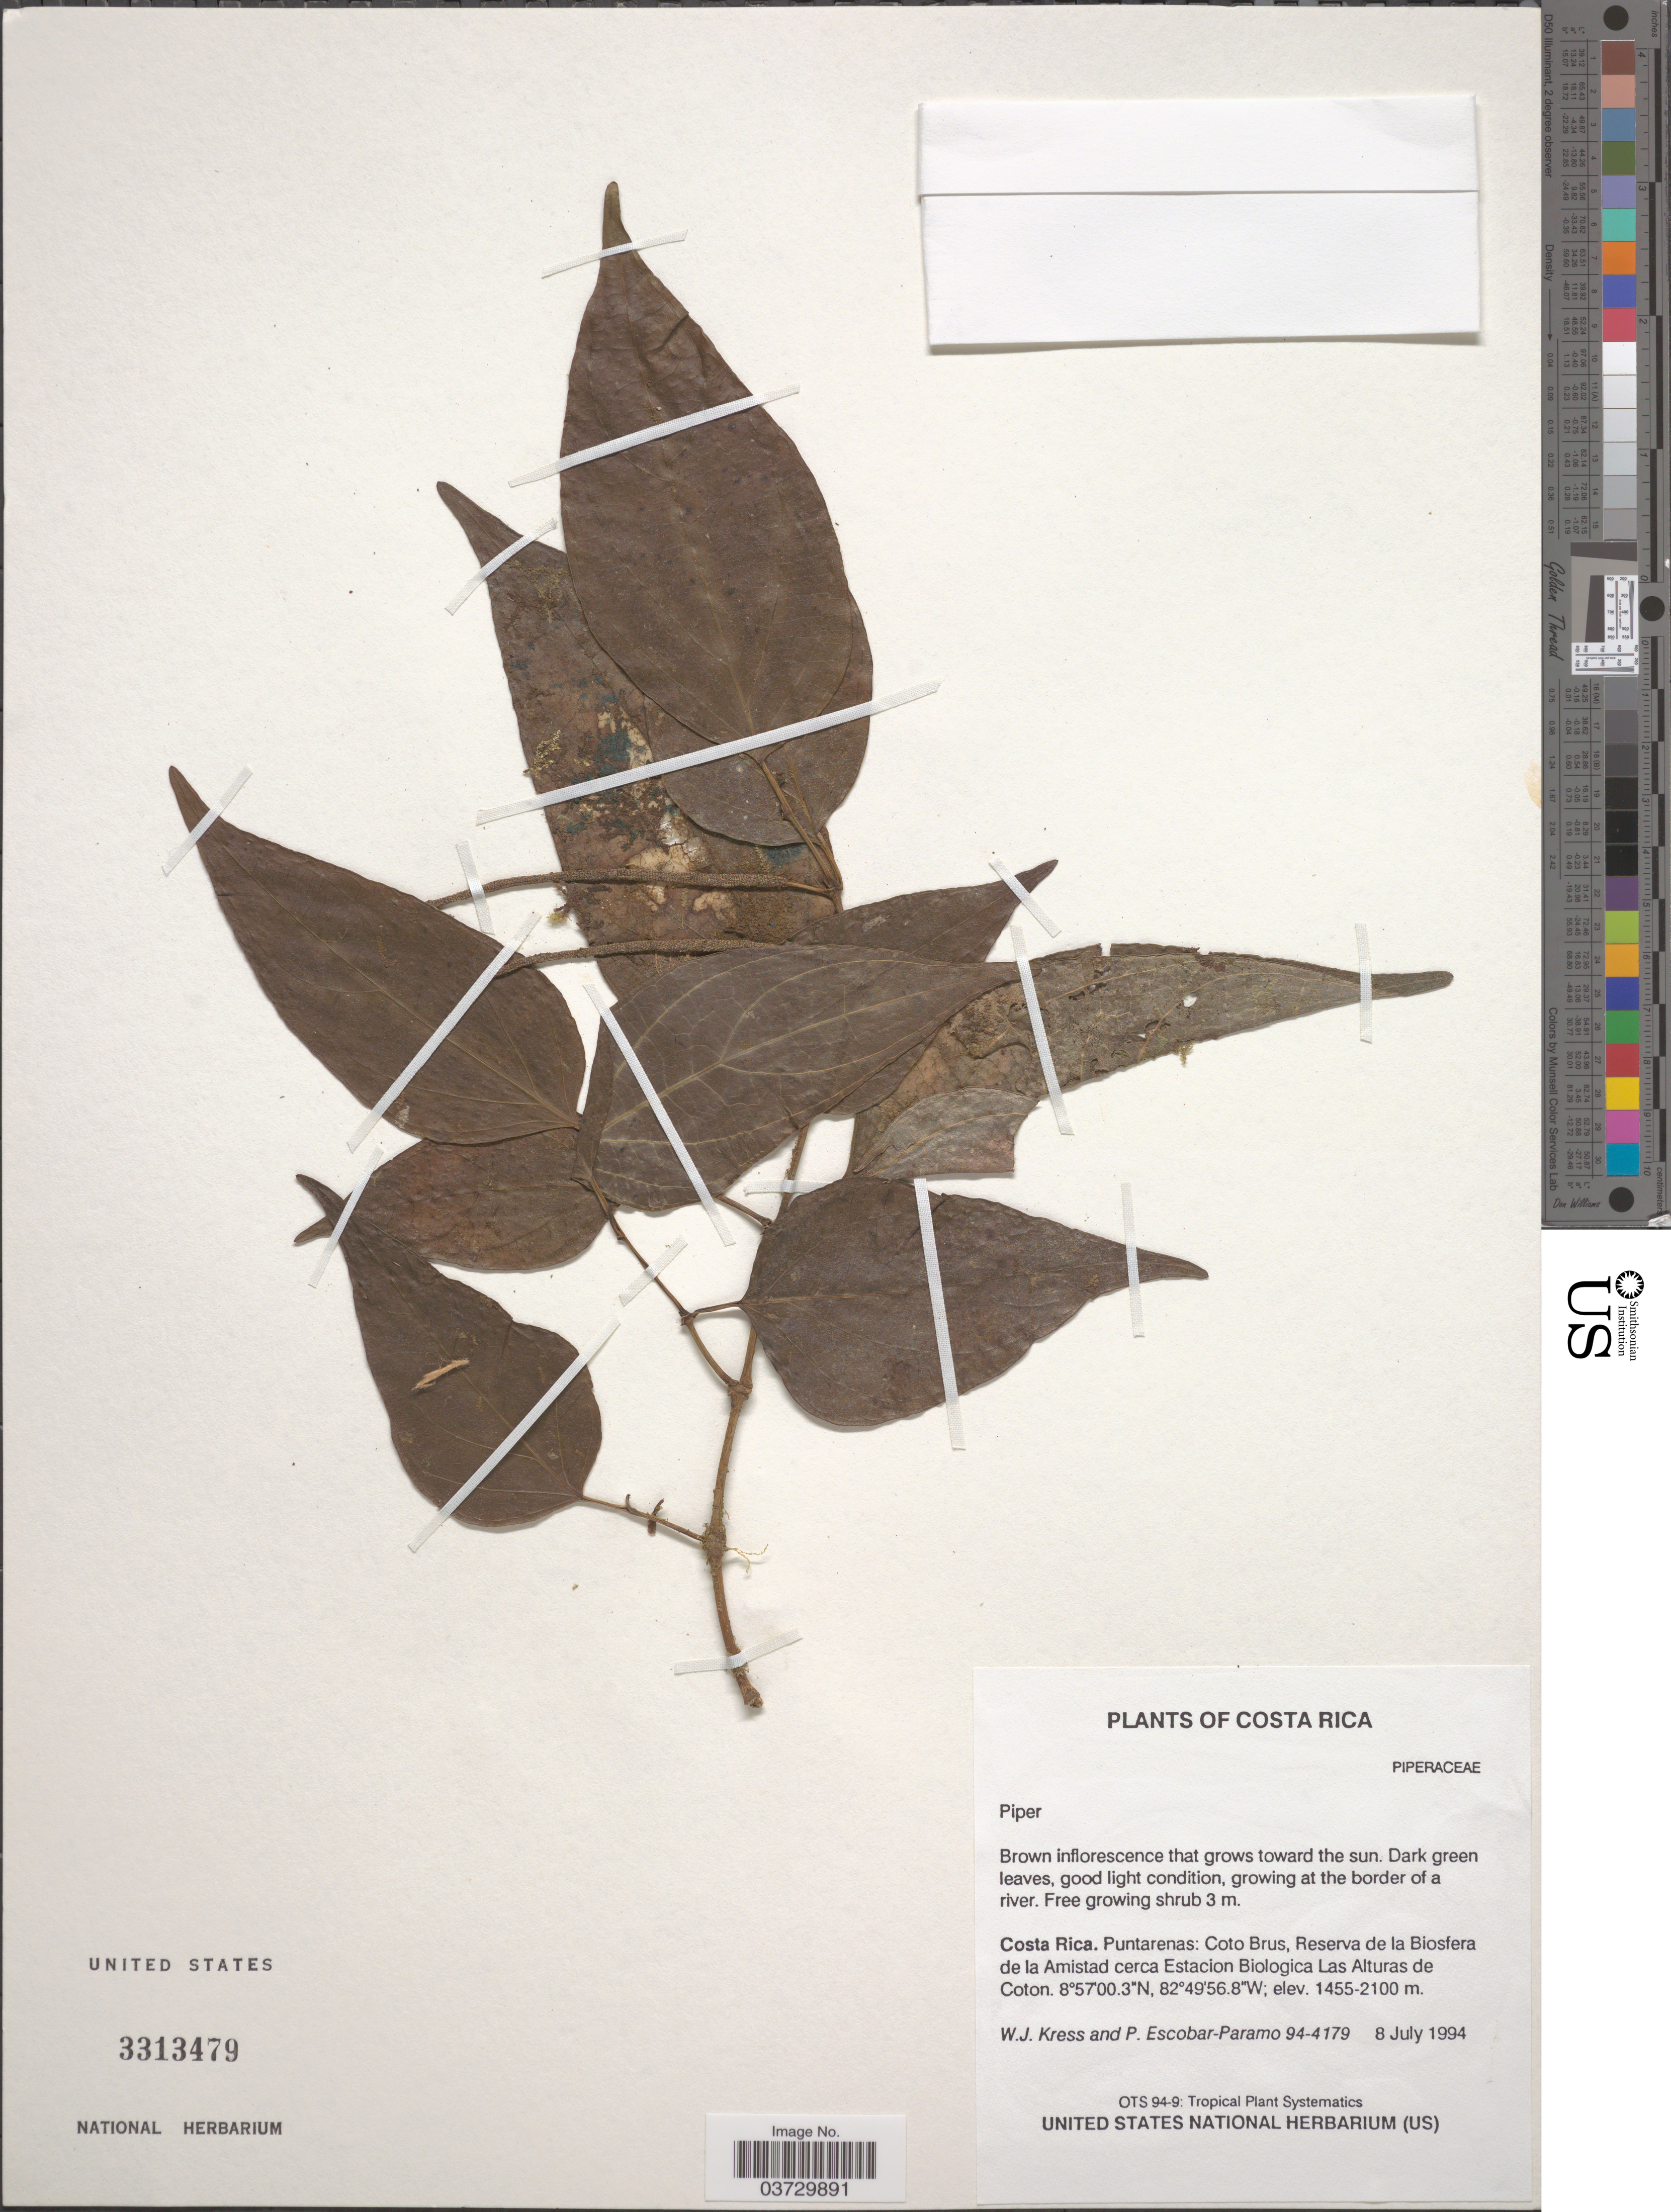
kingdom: Plantae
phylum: Tracheophyta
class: Magnoliopsida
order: Piperales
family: Piperaceae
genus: Piper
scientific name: Piper sp.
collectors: W. J. Kress & P. Escobar-Páramo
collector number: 94-4179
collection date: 1994-07-08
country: Costa Rica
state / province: Puntarenas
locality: Coto Brus, Reserva de la Biosfera de la Amistad cerca de Estacion Biologica Las Alturas de Coton.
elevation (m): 1455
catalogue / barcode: US 3313479